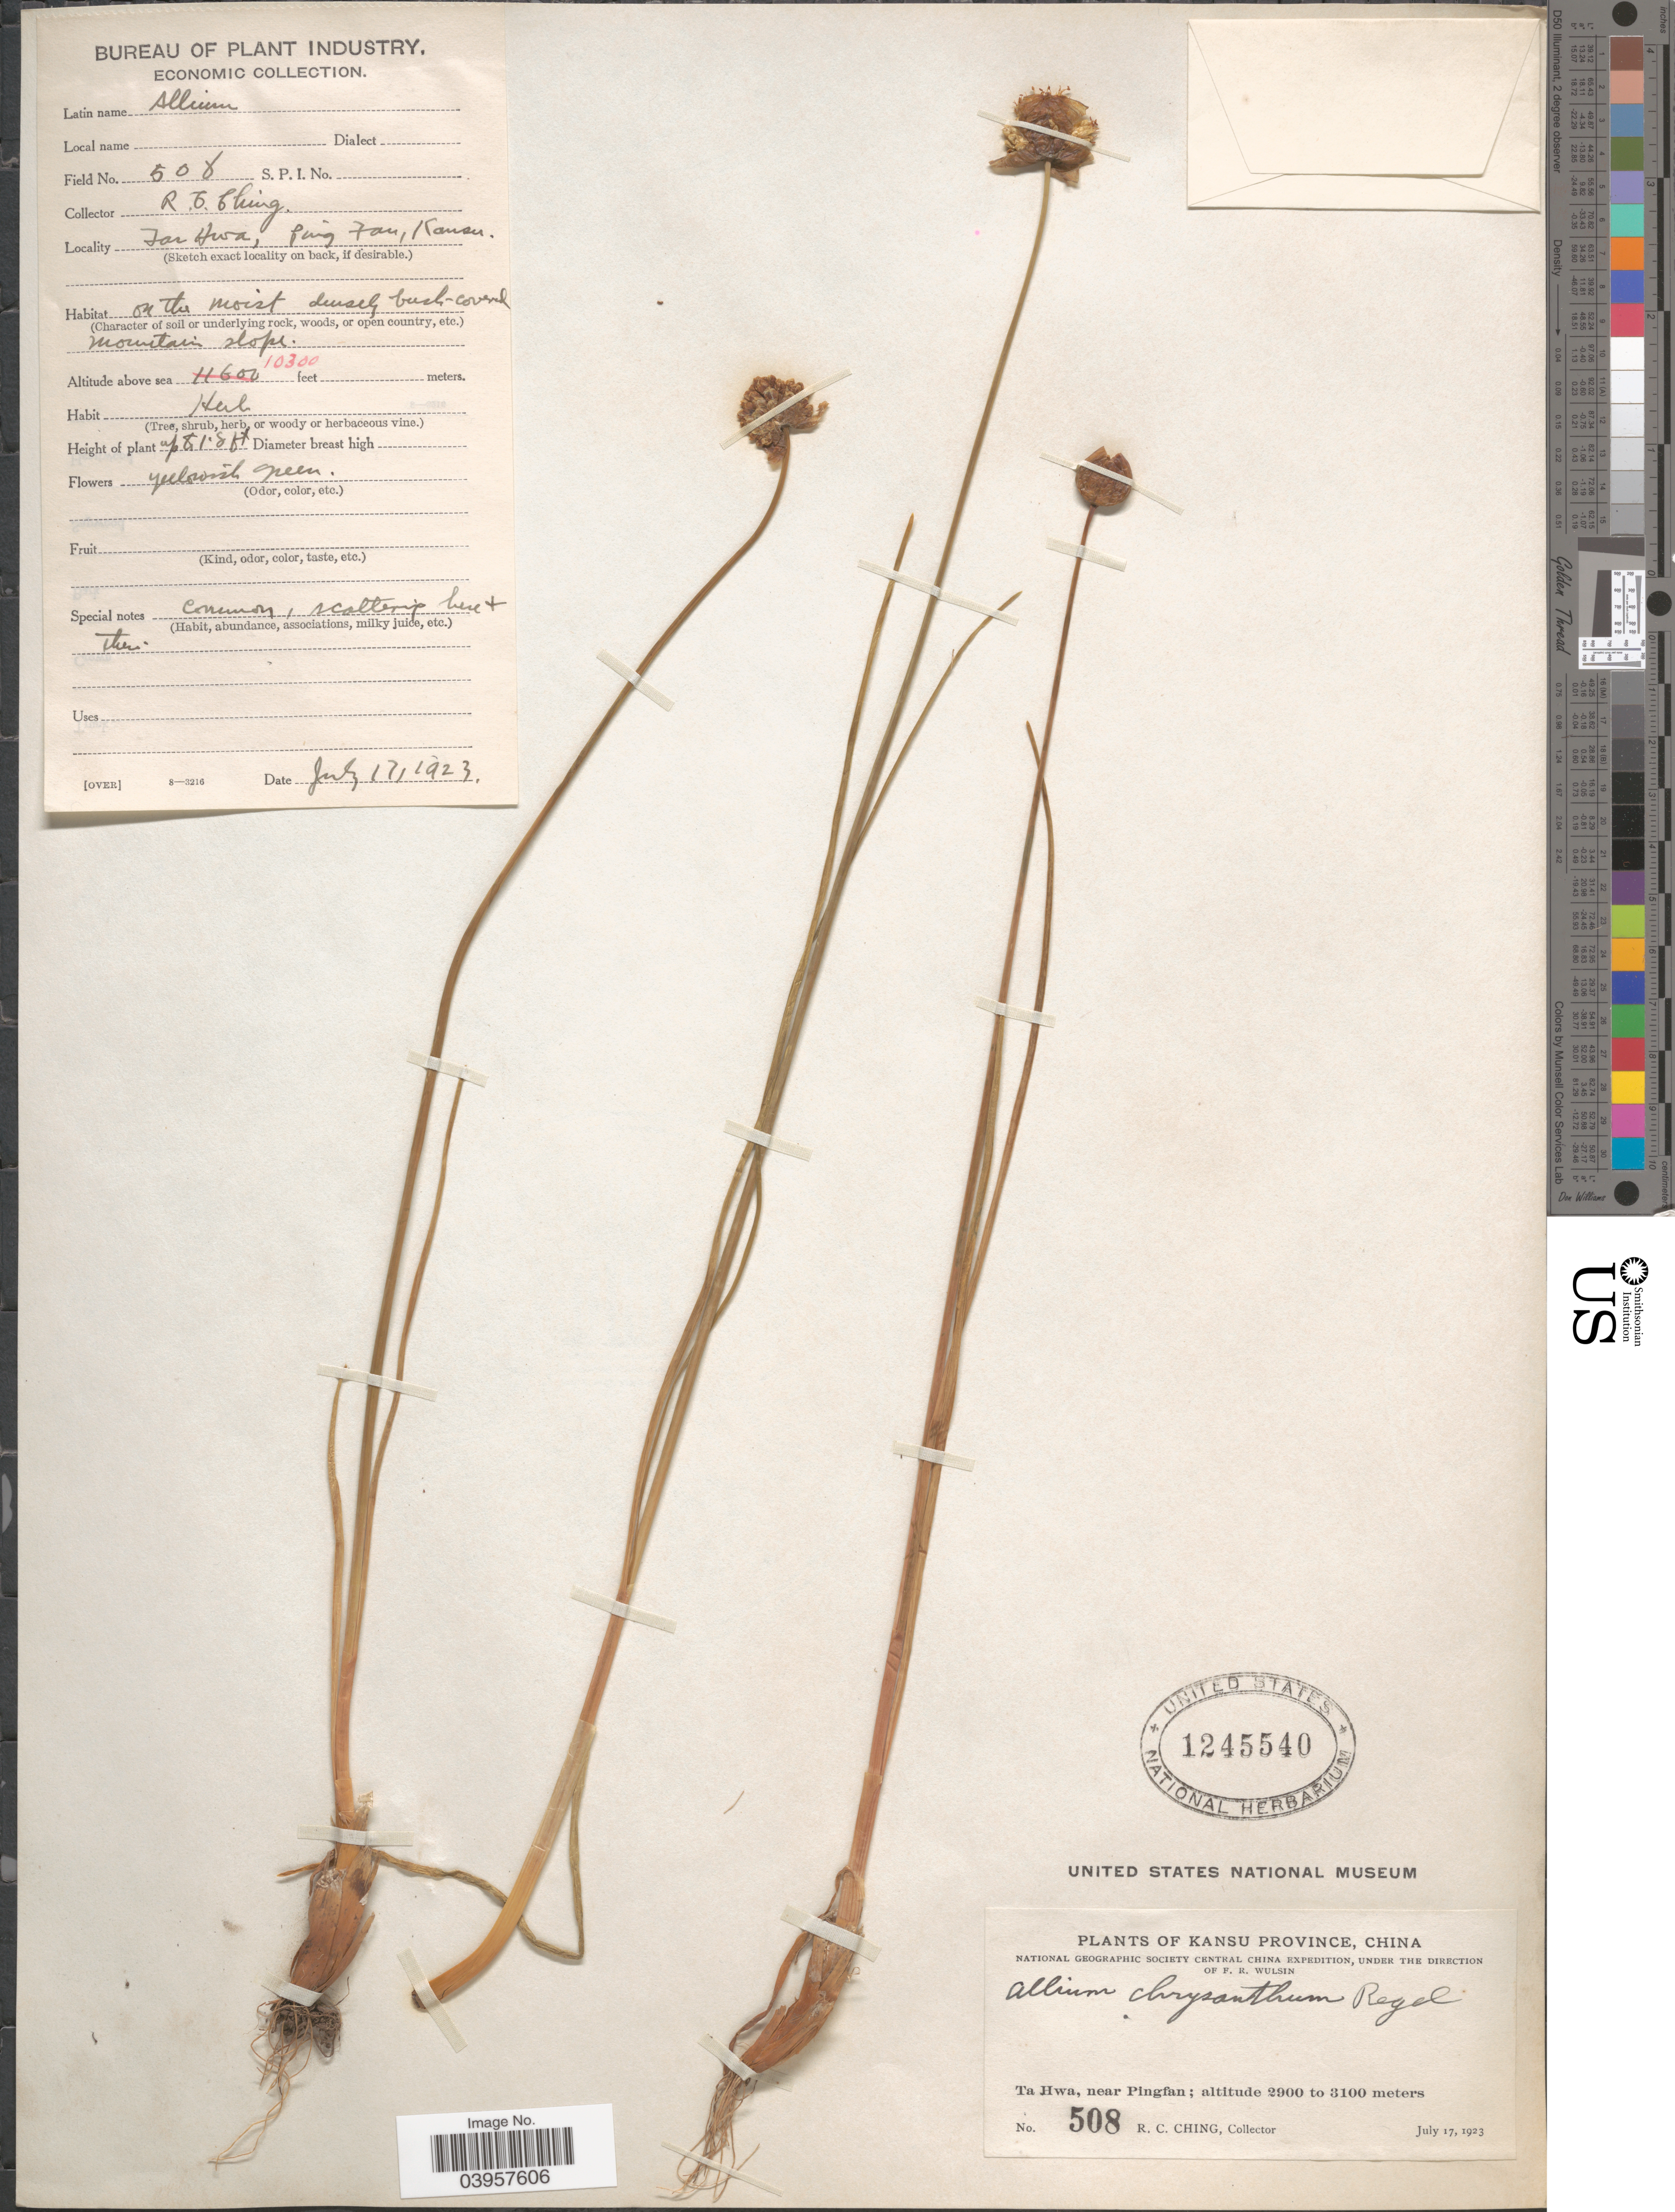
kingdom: Plantae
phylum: Tracheophyta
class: Liliopsida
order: Asparagales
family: Amaryllidaceae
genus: Allium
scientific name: Allium chrysantherum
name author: Boiss. & Reut.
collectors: R. C. Ching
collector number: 508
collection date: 1923-07-17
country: China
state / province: Gansu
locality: Kansu Province. Ta Hwa, near Pingfan. Ta Hwa, Ping Fan, Kansu.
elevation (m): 3139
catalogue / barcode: US 1245540